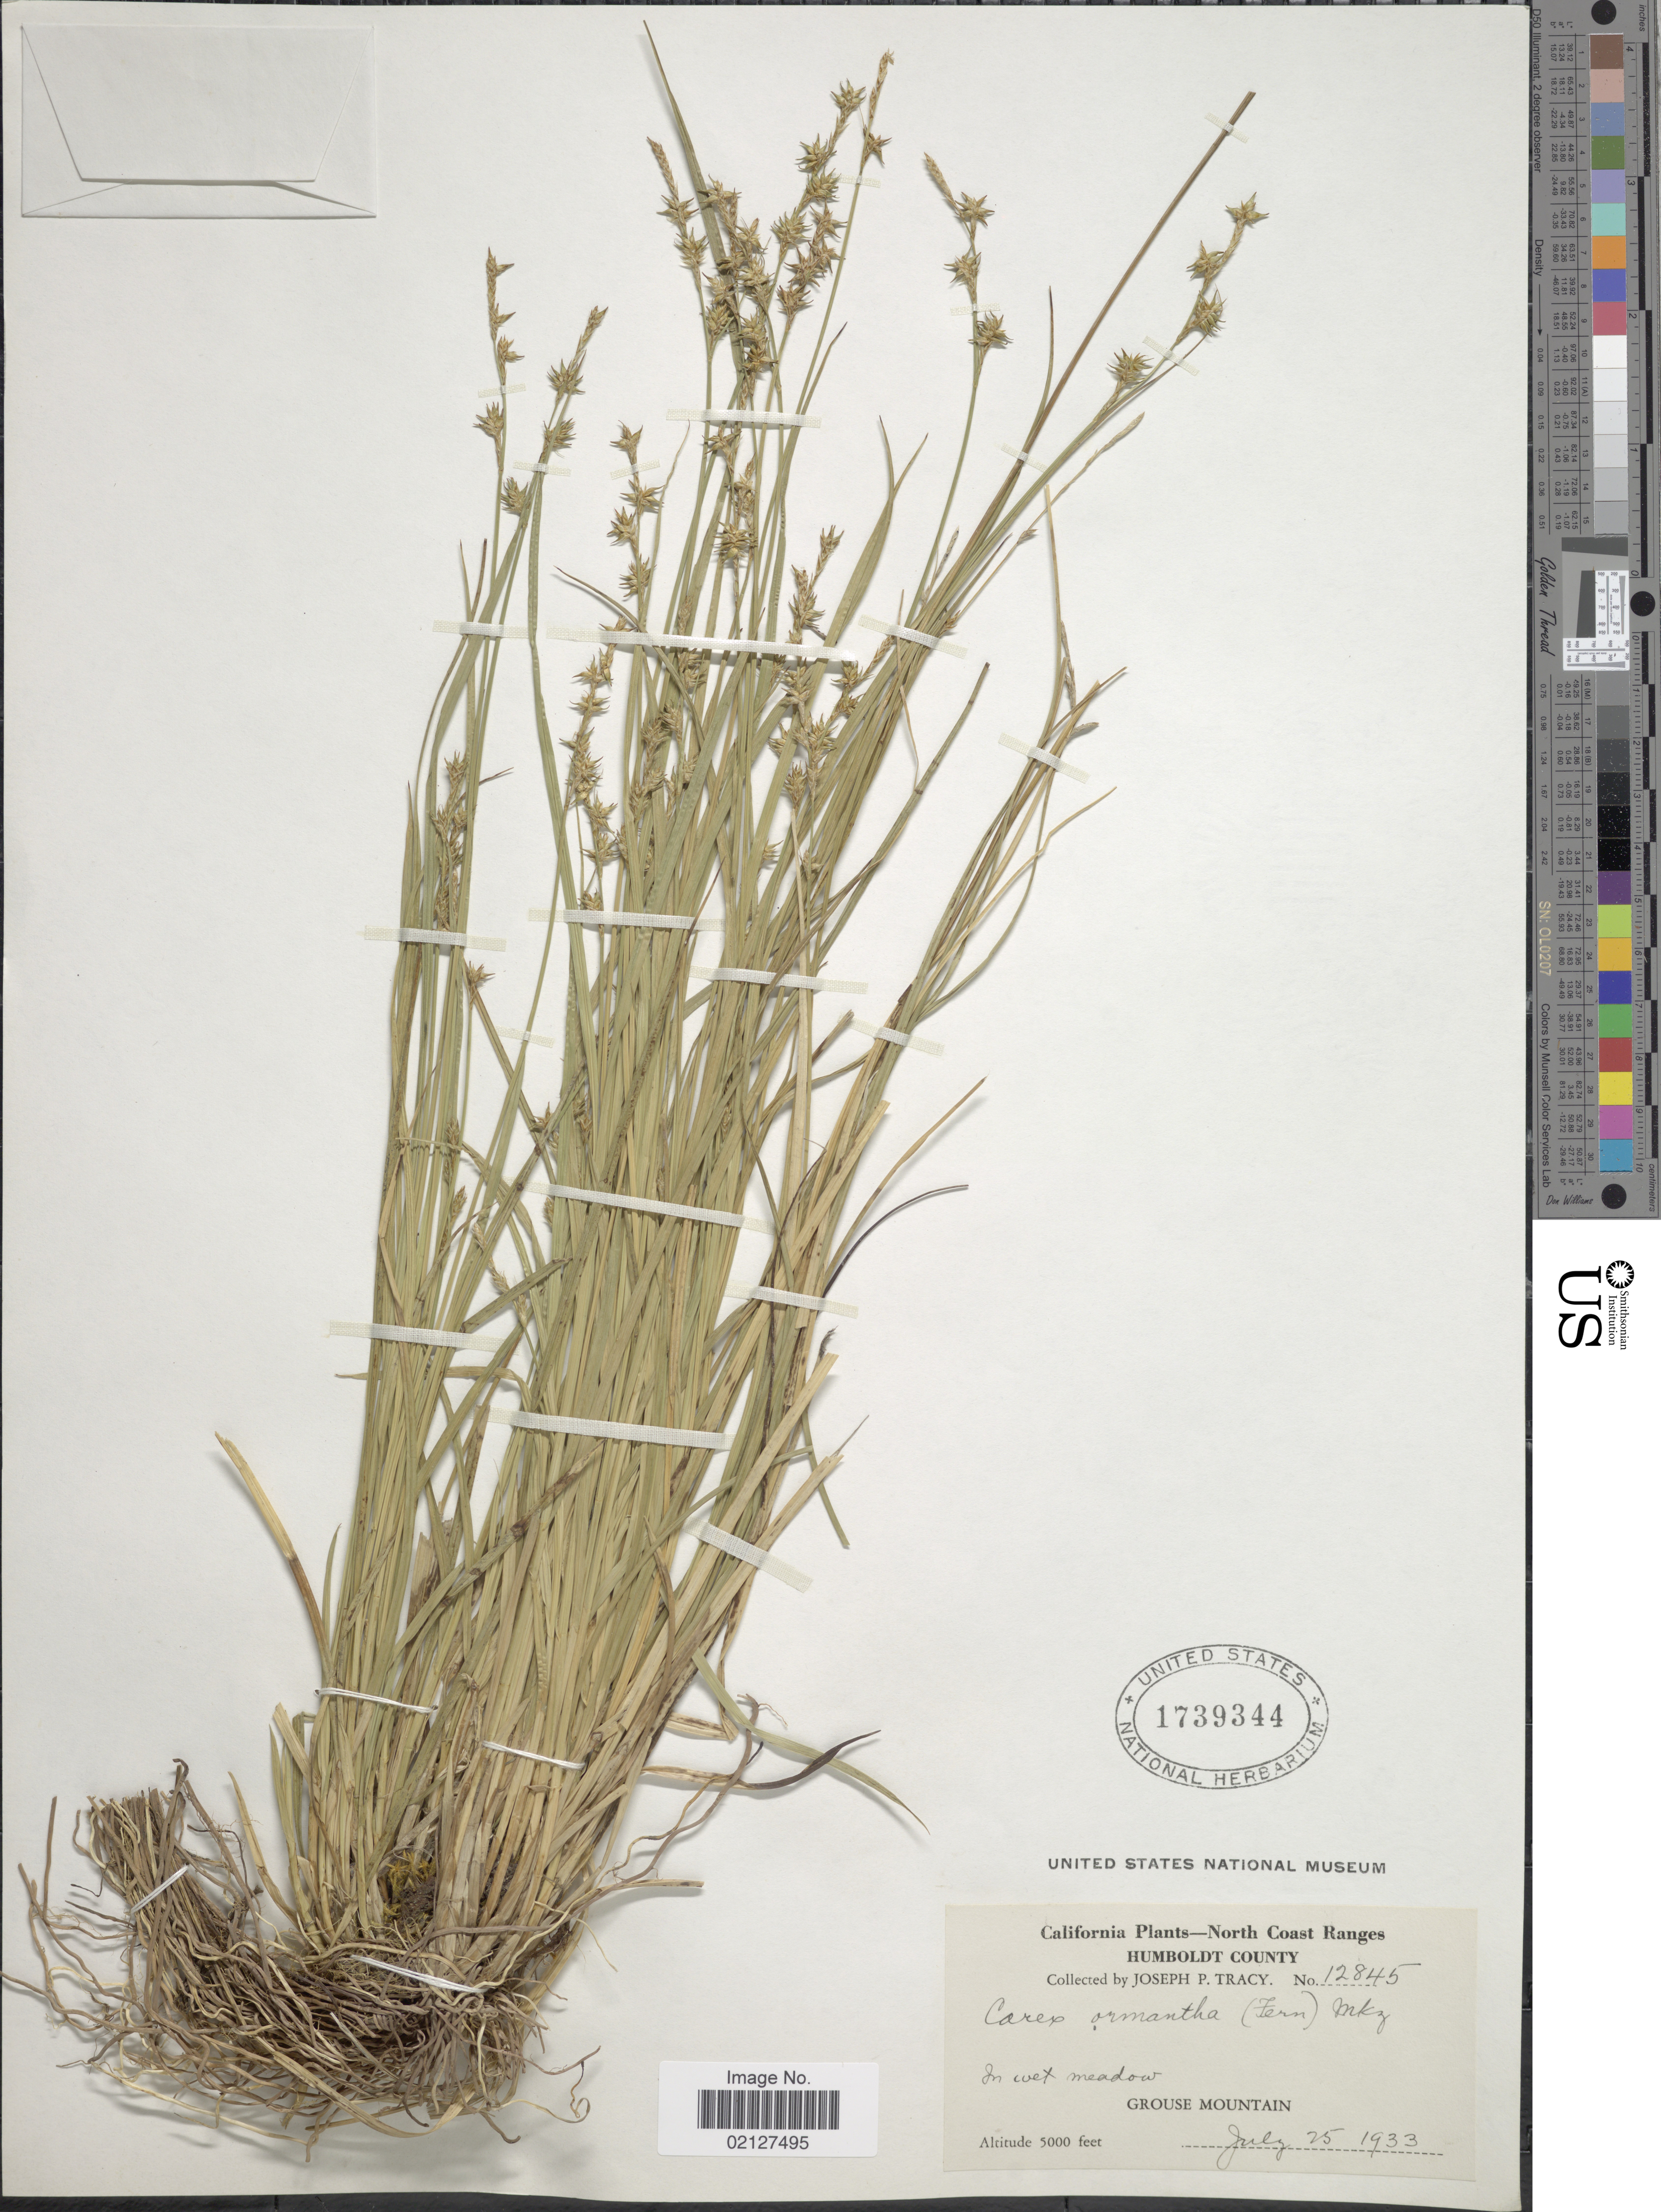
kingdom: Plantae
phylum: Tracheophyta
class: Liliopsida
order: Poales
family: Cyperaceae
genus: Carex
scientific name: Carex echinata subsp. echinata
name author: Murray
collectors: J. Tracy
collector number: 12845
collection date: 1933-07-25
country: United States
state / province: California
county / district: Humboldt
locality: North Coast Ranges, Humboldt County, in wet meadow, Grouse Mountain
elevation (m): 1524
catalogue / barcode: US 1739344